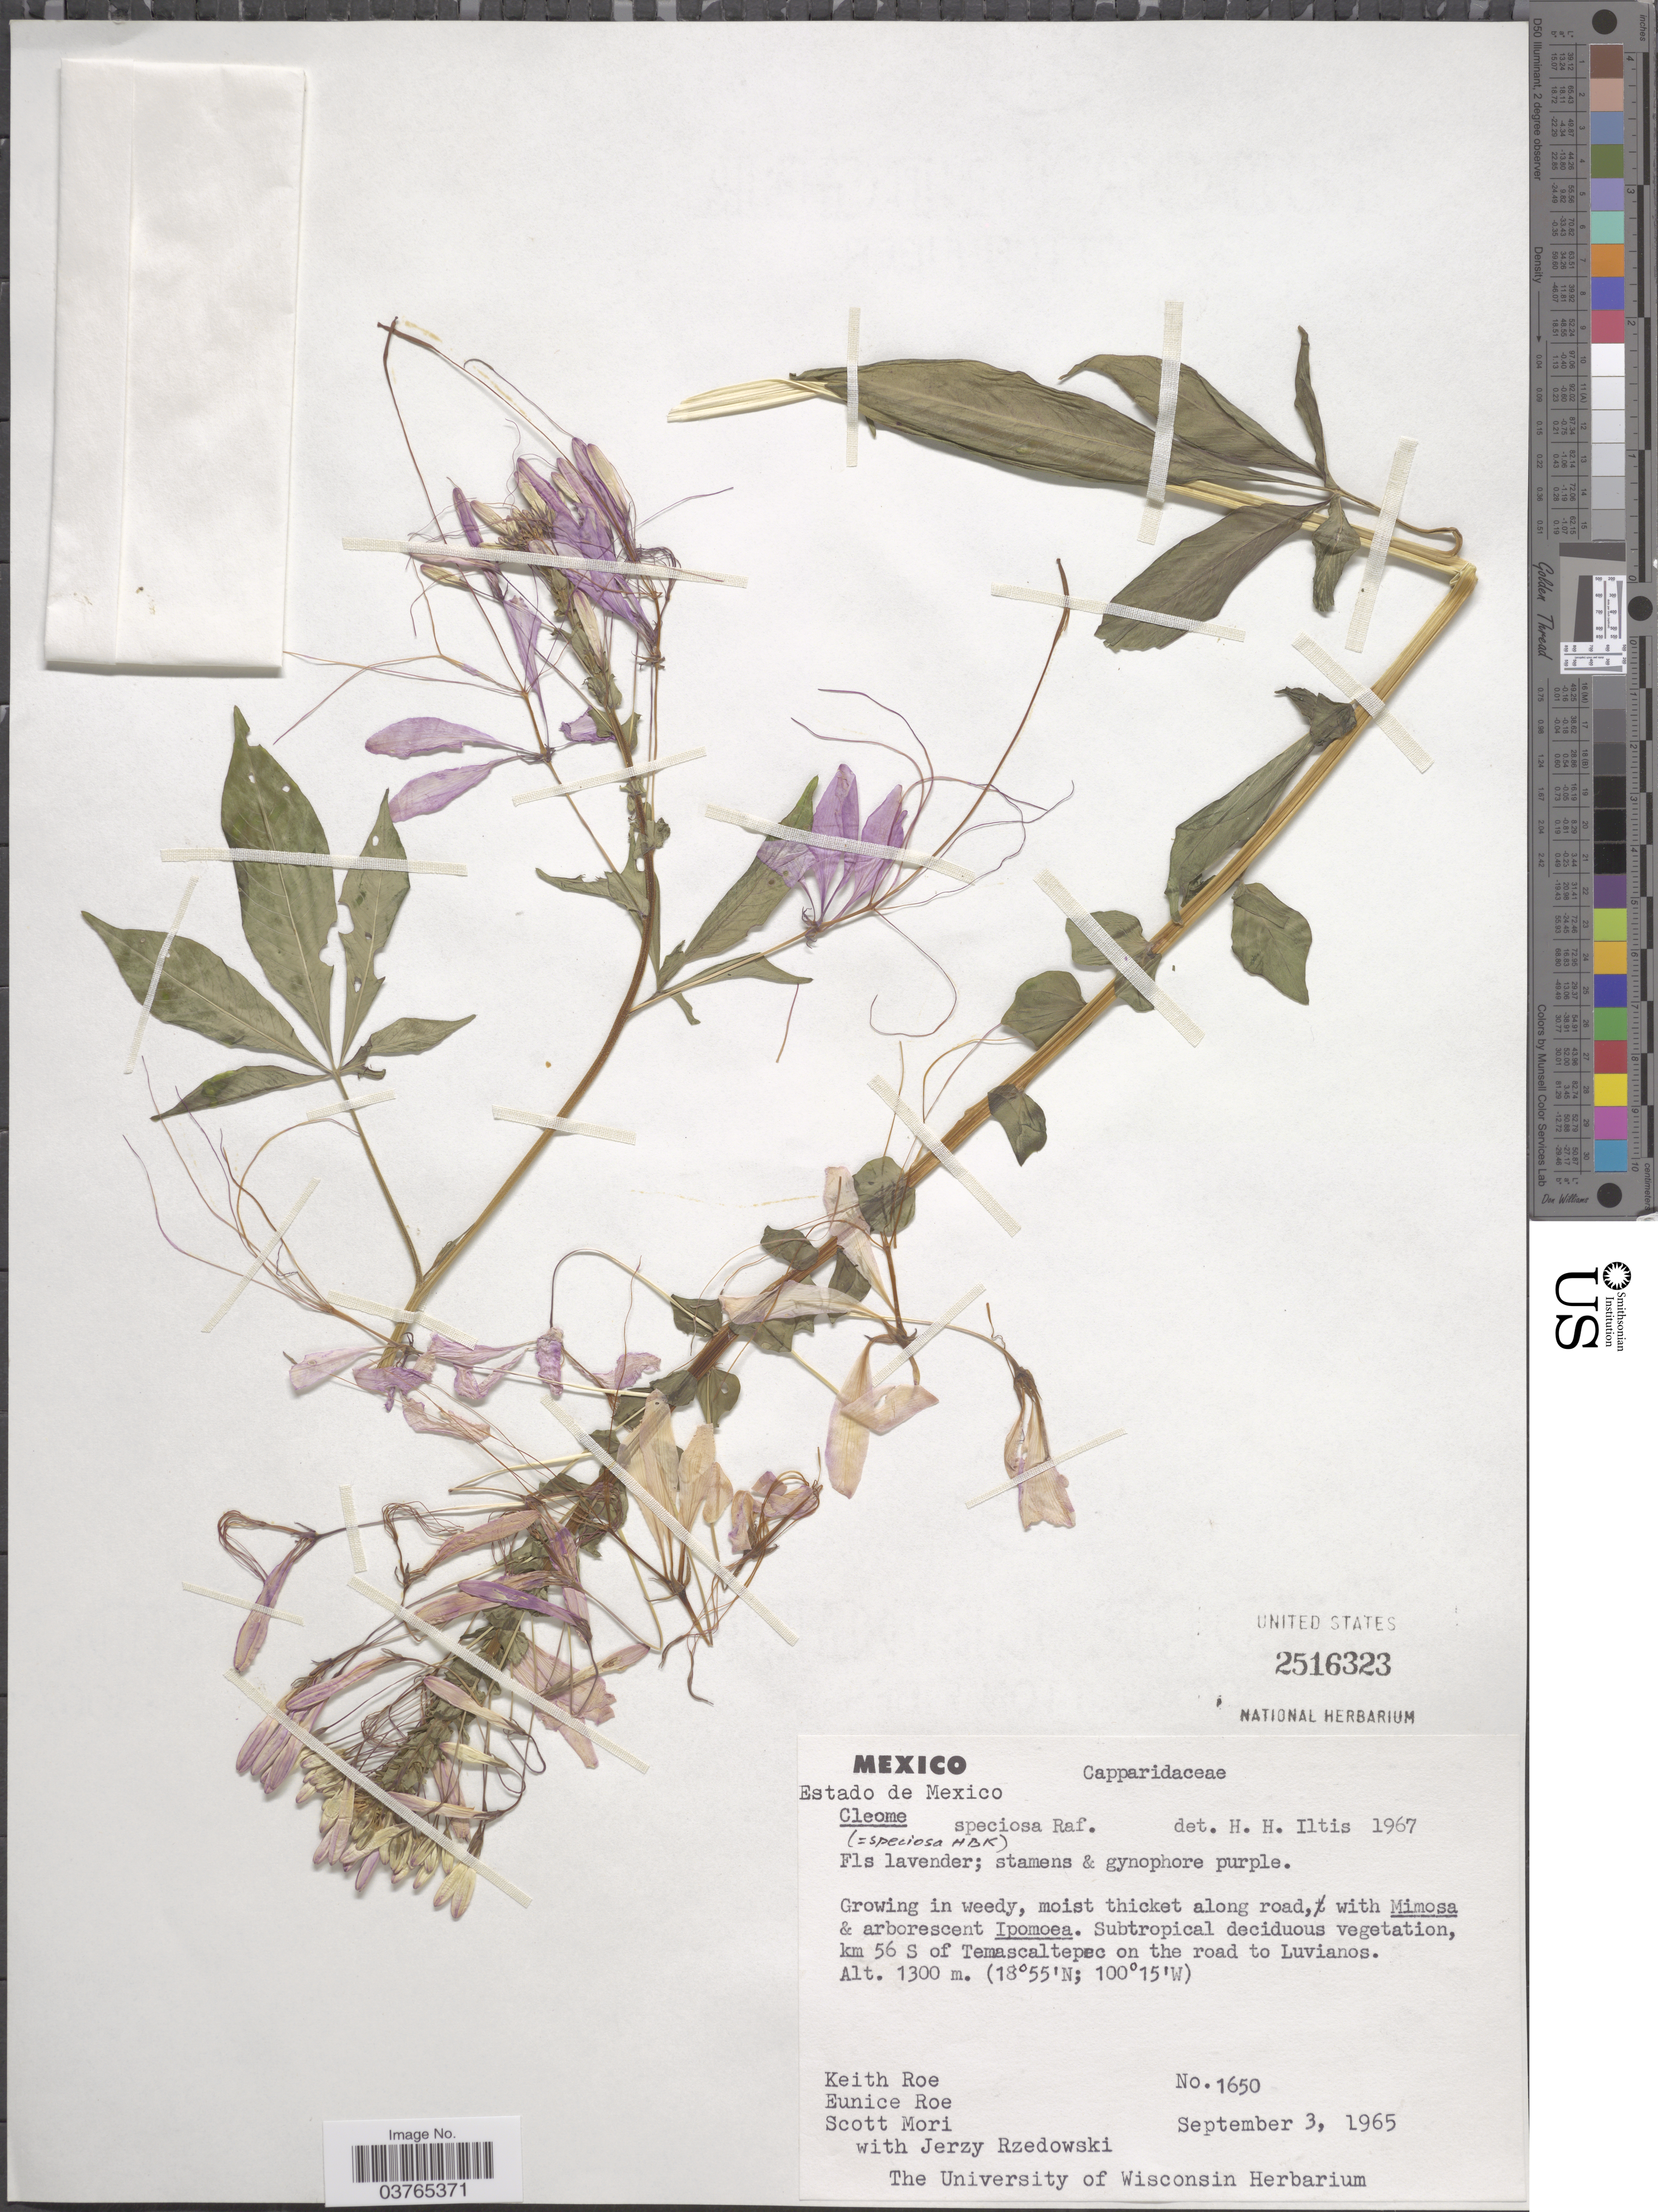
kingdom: Plantae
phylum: Tracheophyta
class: Magnoliopsida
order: Brassicales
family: Cleomaceae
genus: Cleoserrata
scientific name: Cleoserrata speciosa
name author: (Raf.) Iltis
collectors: K. E. Roe, E. Roe, S. Mori & J. Rzedowski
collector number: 1650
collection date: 1965-09-03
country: Mexico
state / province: México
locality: Estado de Mexico. Subtropical deciduous vegetation, km 56 S of Temascaltepec on the road to Luvianos.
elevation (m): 1300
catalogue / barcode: US 2516323